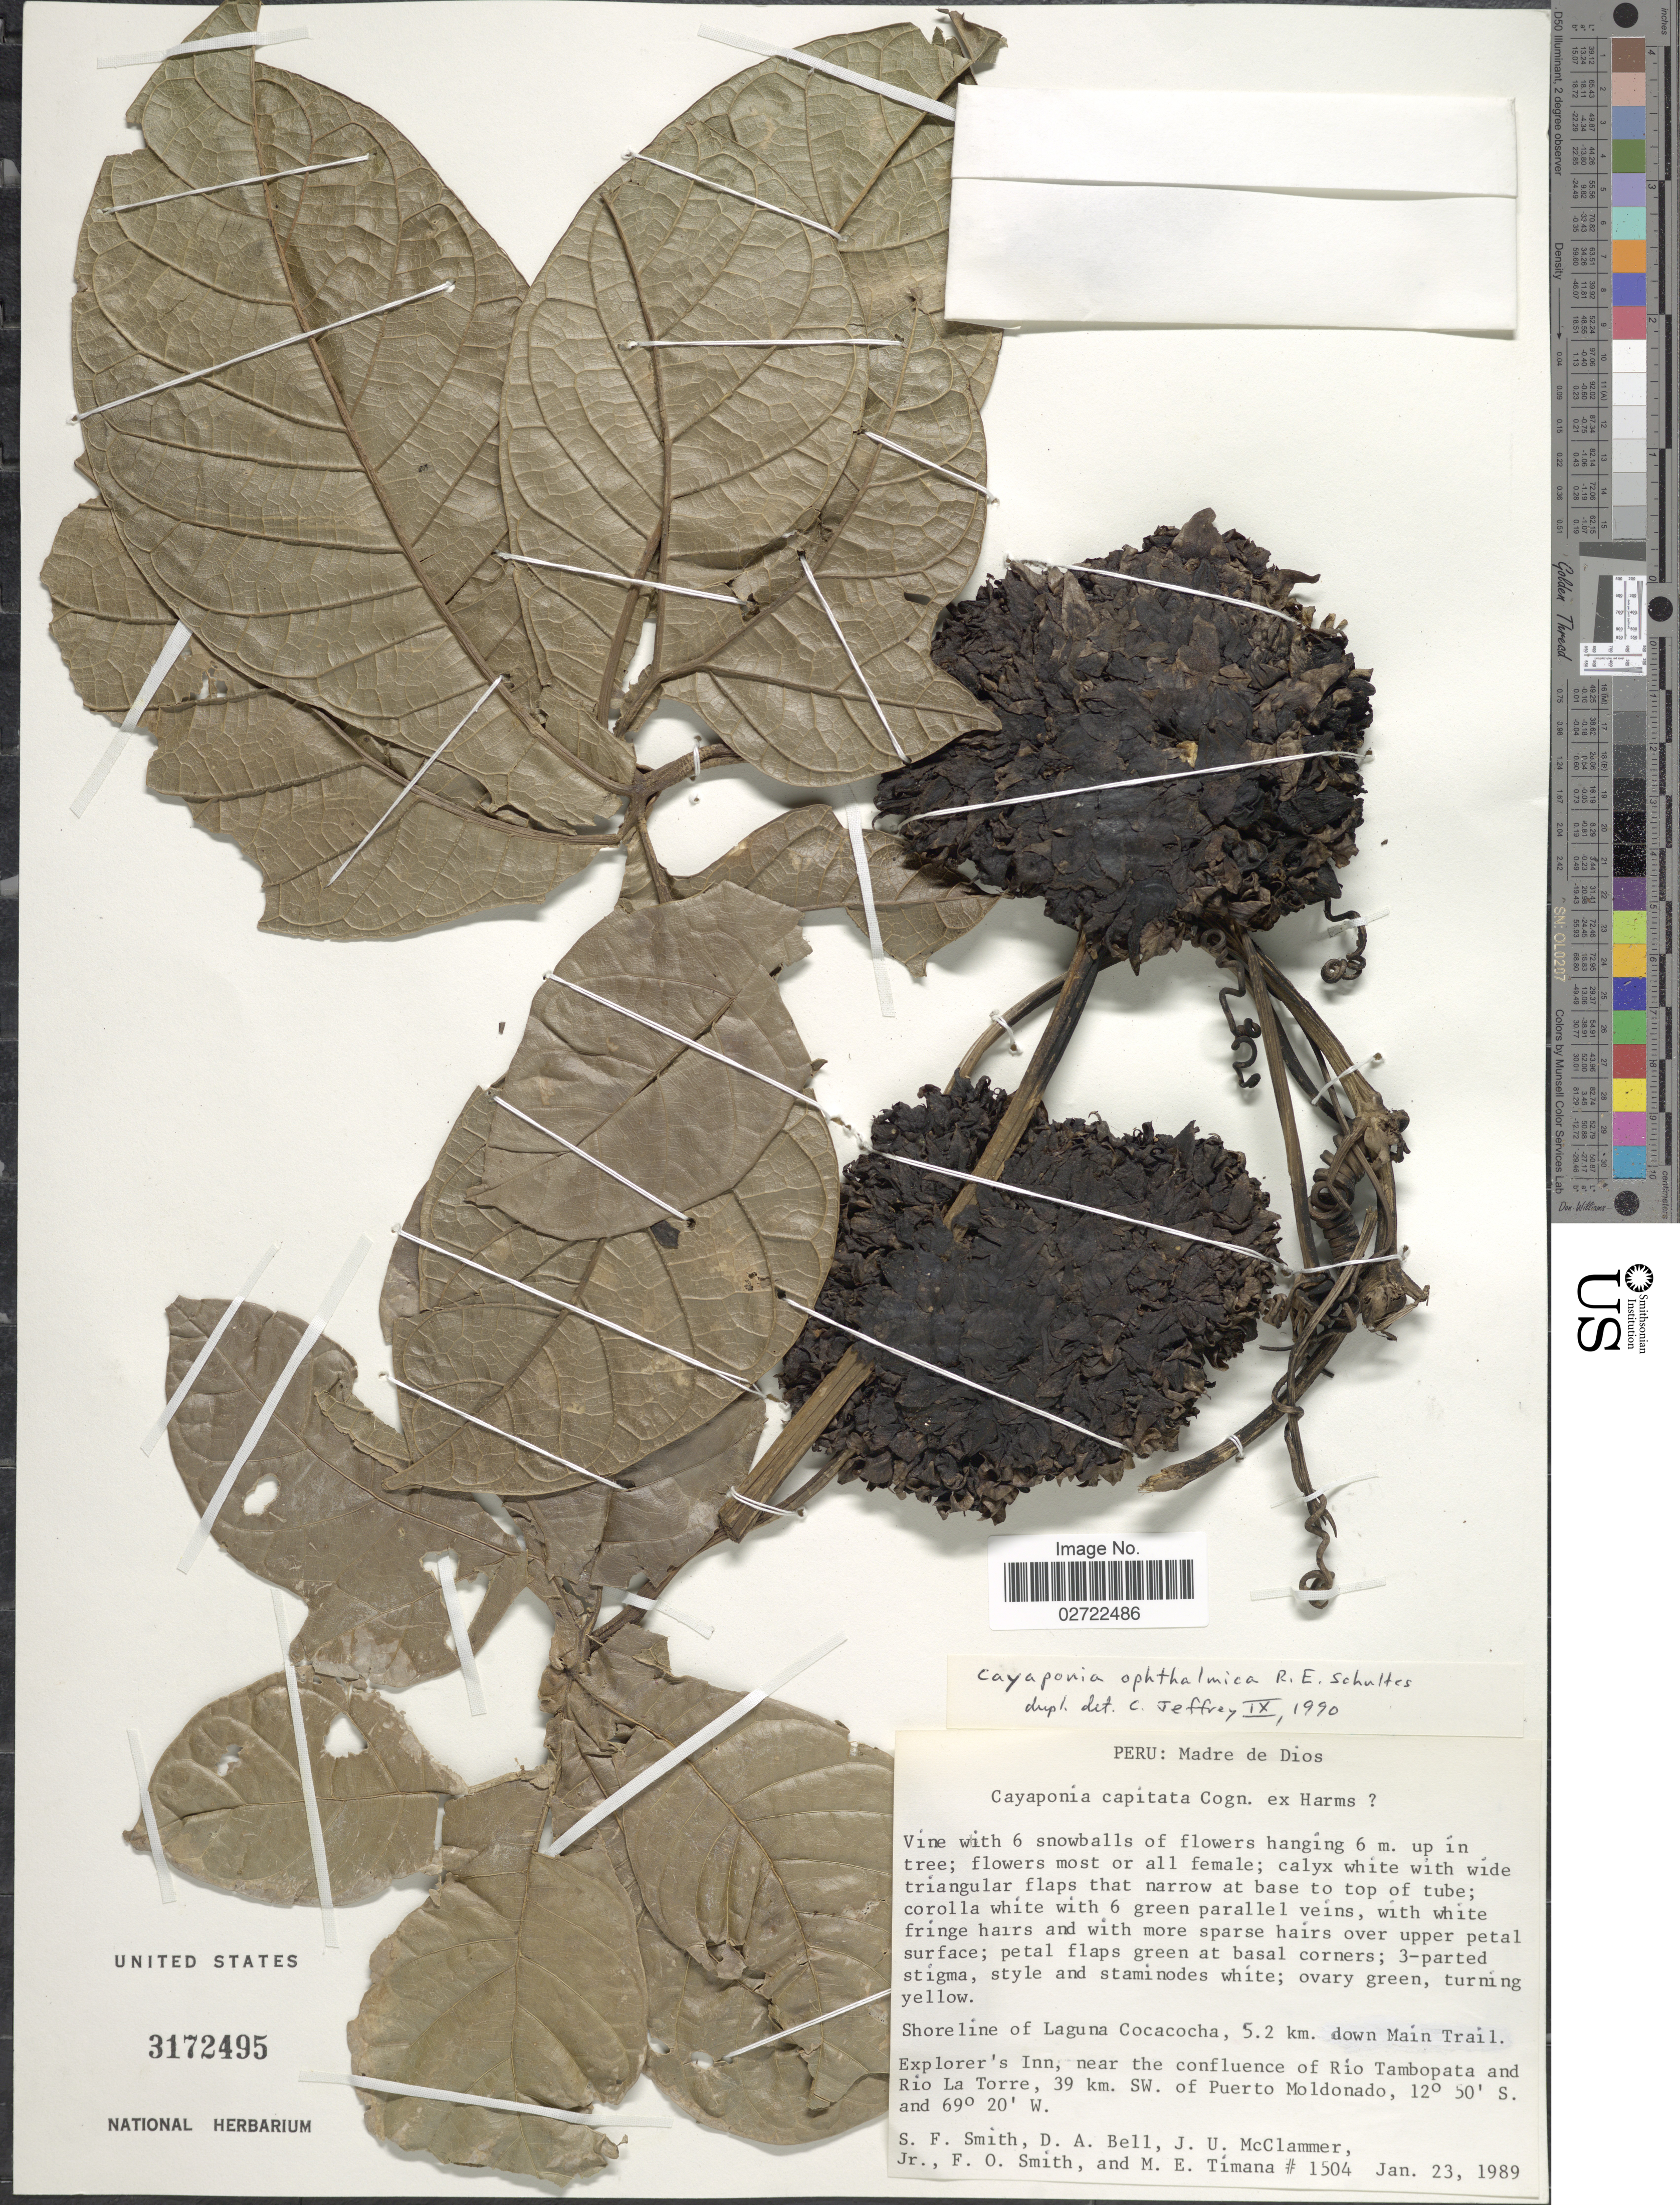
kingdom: Plantae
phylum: Tracheophyta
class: Magnoliopsida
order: Cucurbitales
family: Cucurbitaceae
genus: Cayaponia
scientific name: Cayaponia ophthalmica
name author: R.E. Schult.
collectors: S.F. Smith, D. A. Bell, J. McClammer Jr. & F. Smith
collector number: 1504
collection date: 1989-01-23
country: Peru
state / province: Madre de Dios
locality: Shoreline of Laguna Cocacocha, 5.2 km. down Main Trail. Explorer's Inn, near the confluence of Río Tambopata and Rio La Torre, 39 km. SW. of Puerto Moldonado.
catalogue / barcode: US 3172495